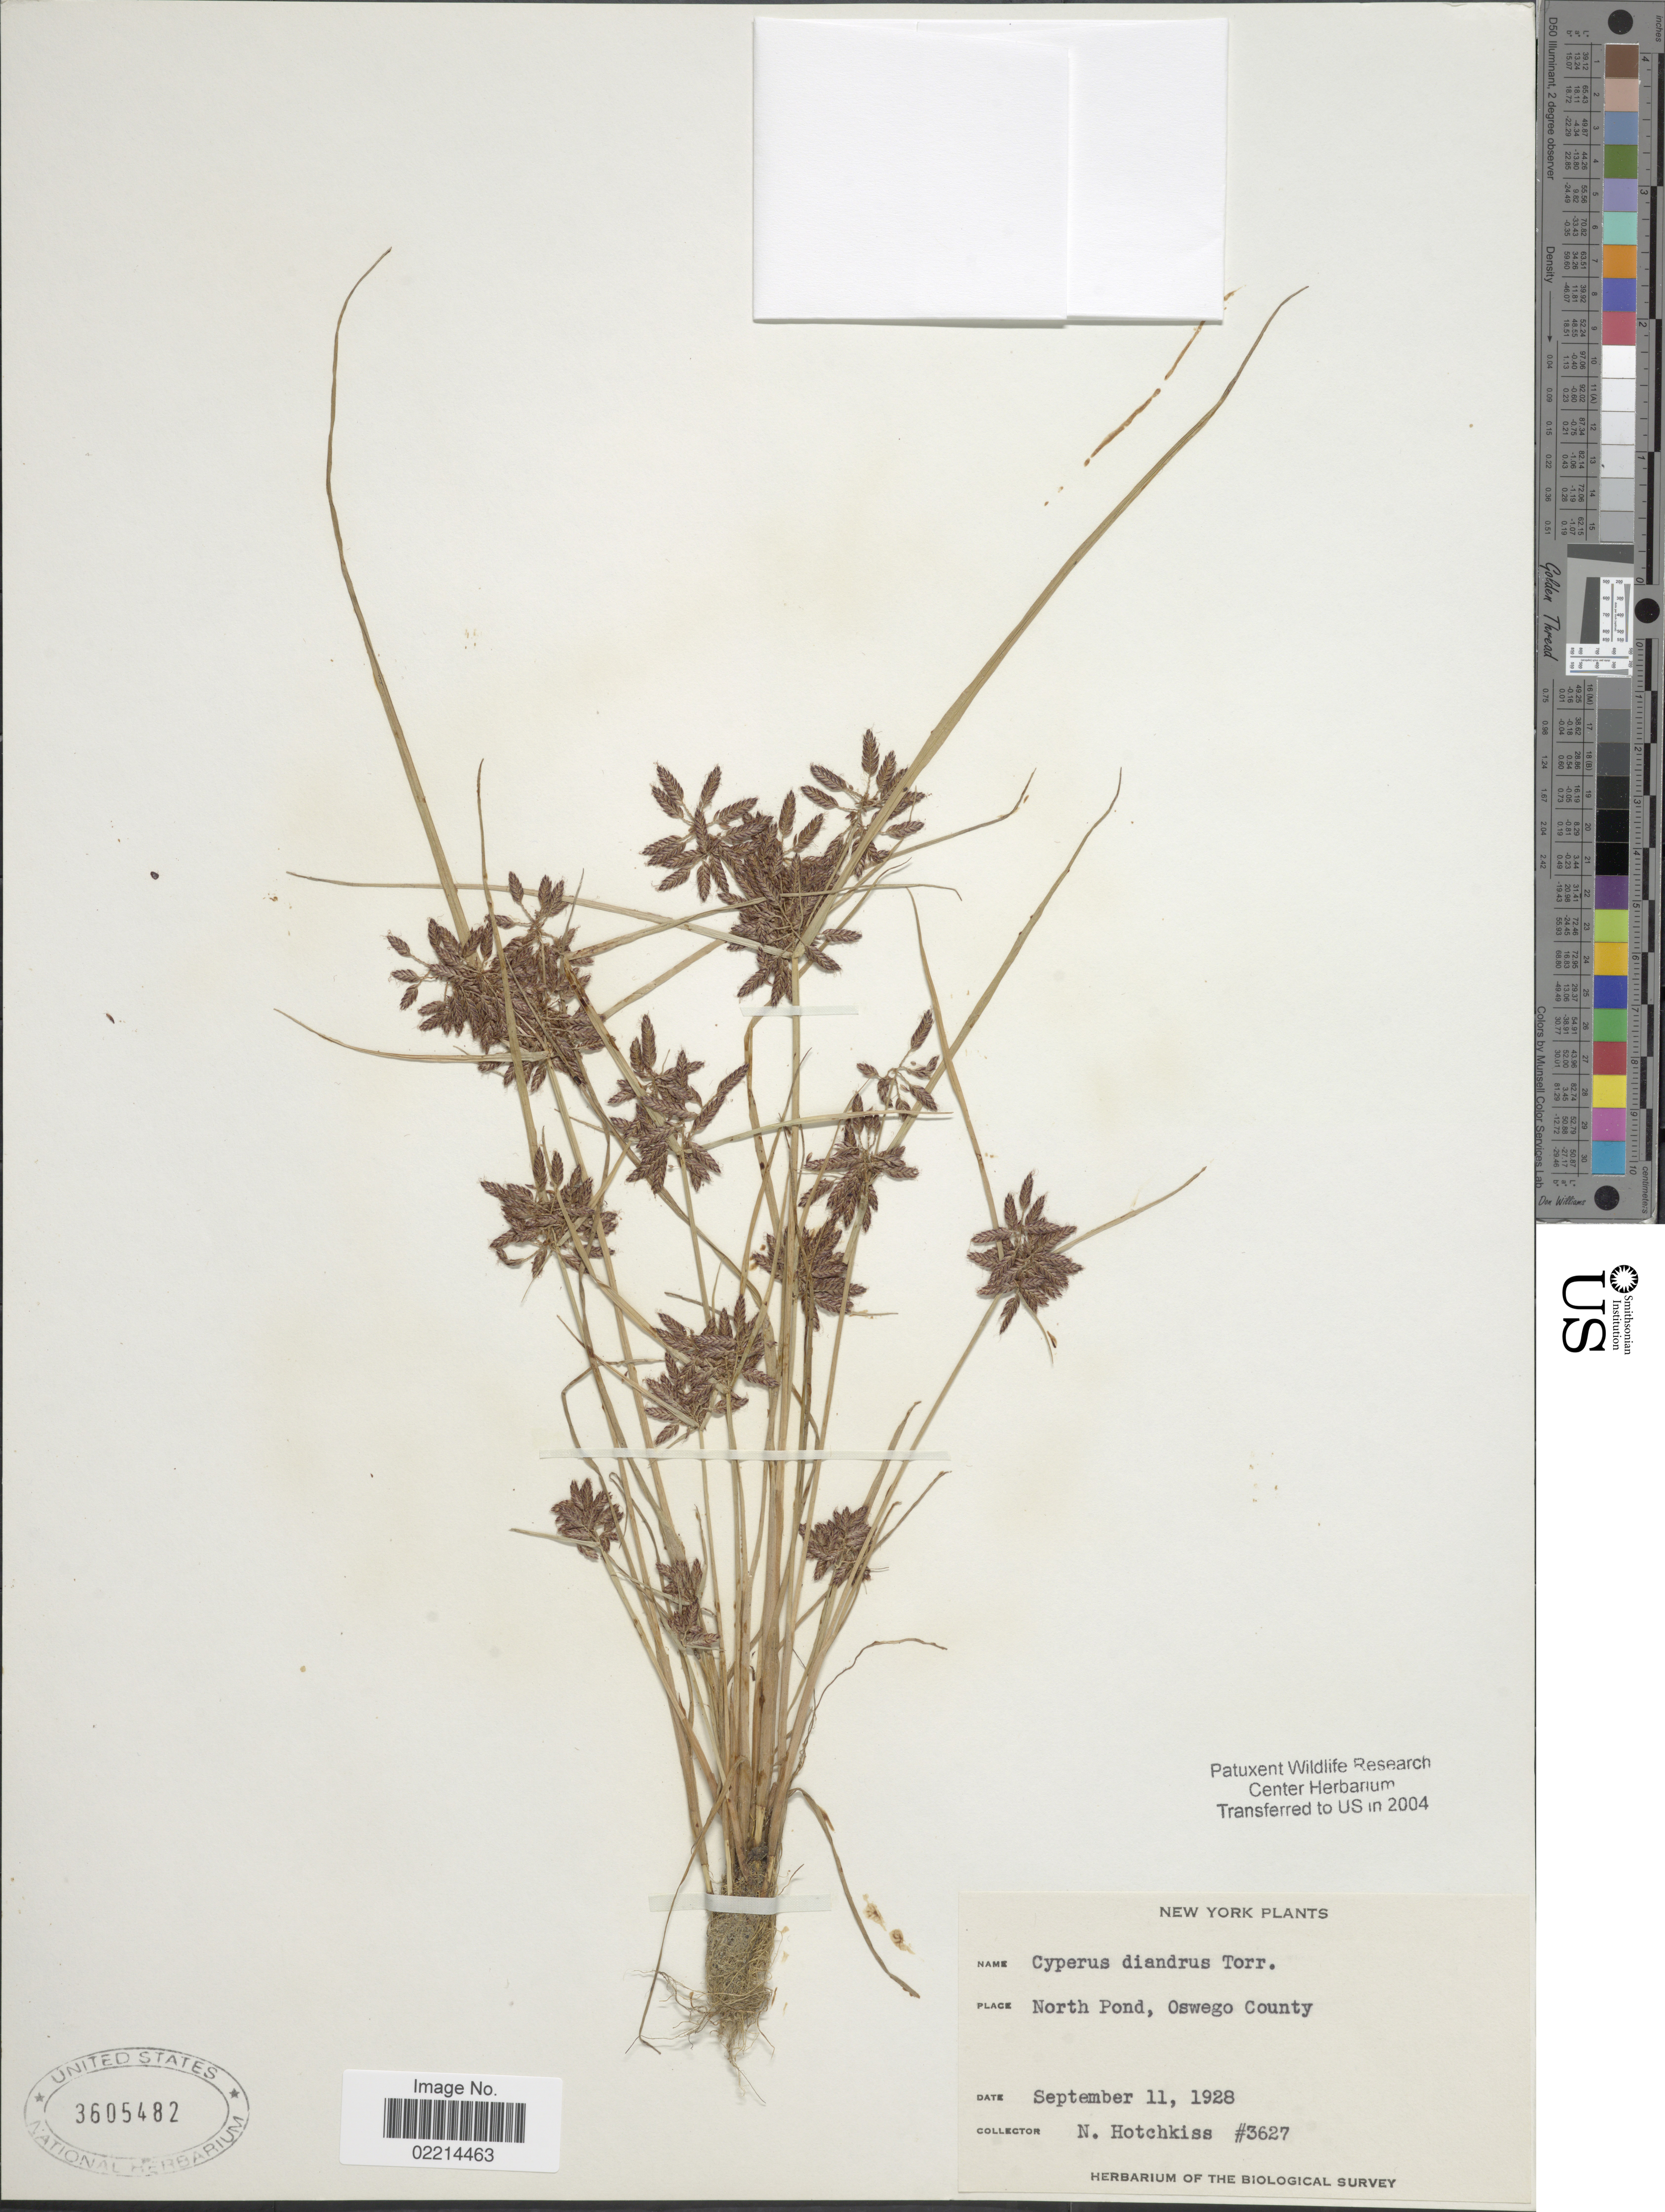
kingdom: Plantae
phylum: Tracheophyta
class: Liliopsida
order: Poales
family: Cyperaceae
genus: Cyperus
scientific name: Cyperus diandrus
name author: Torr.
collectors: N. Hotchkiss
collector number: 3627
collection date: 1928-09-11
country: United States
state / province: New York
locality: North Pond, Oswego County.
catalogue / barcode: US 3605482